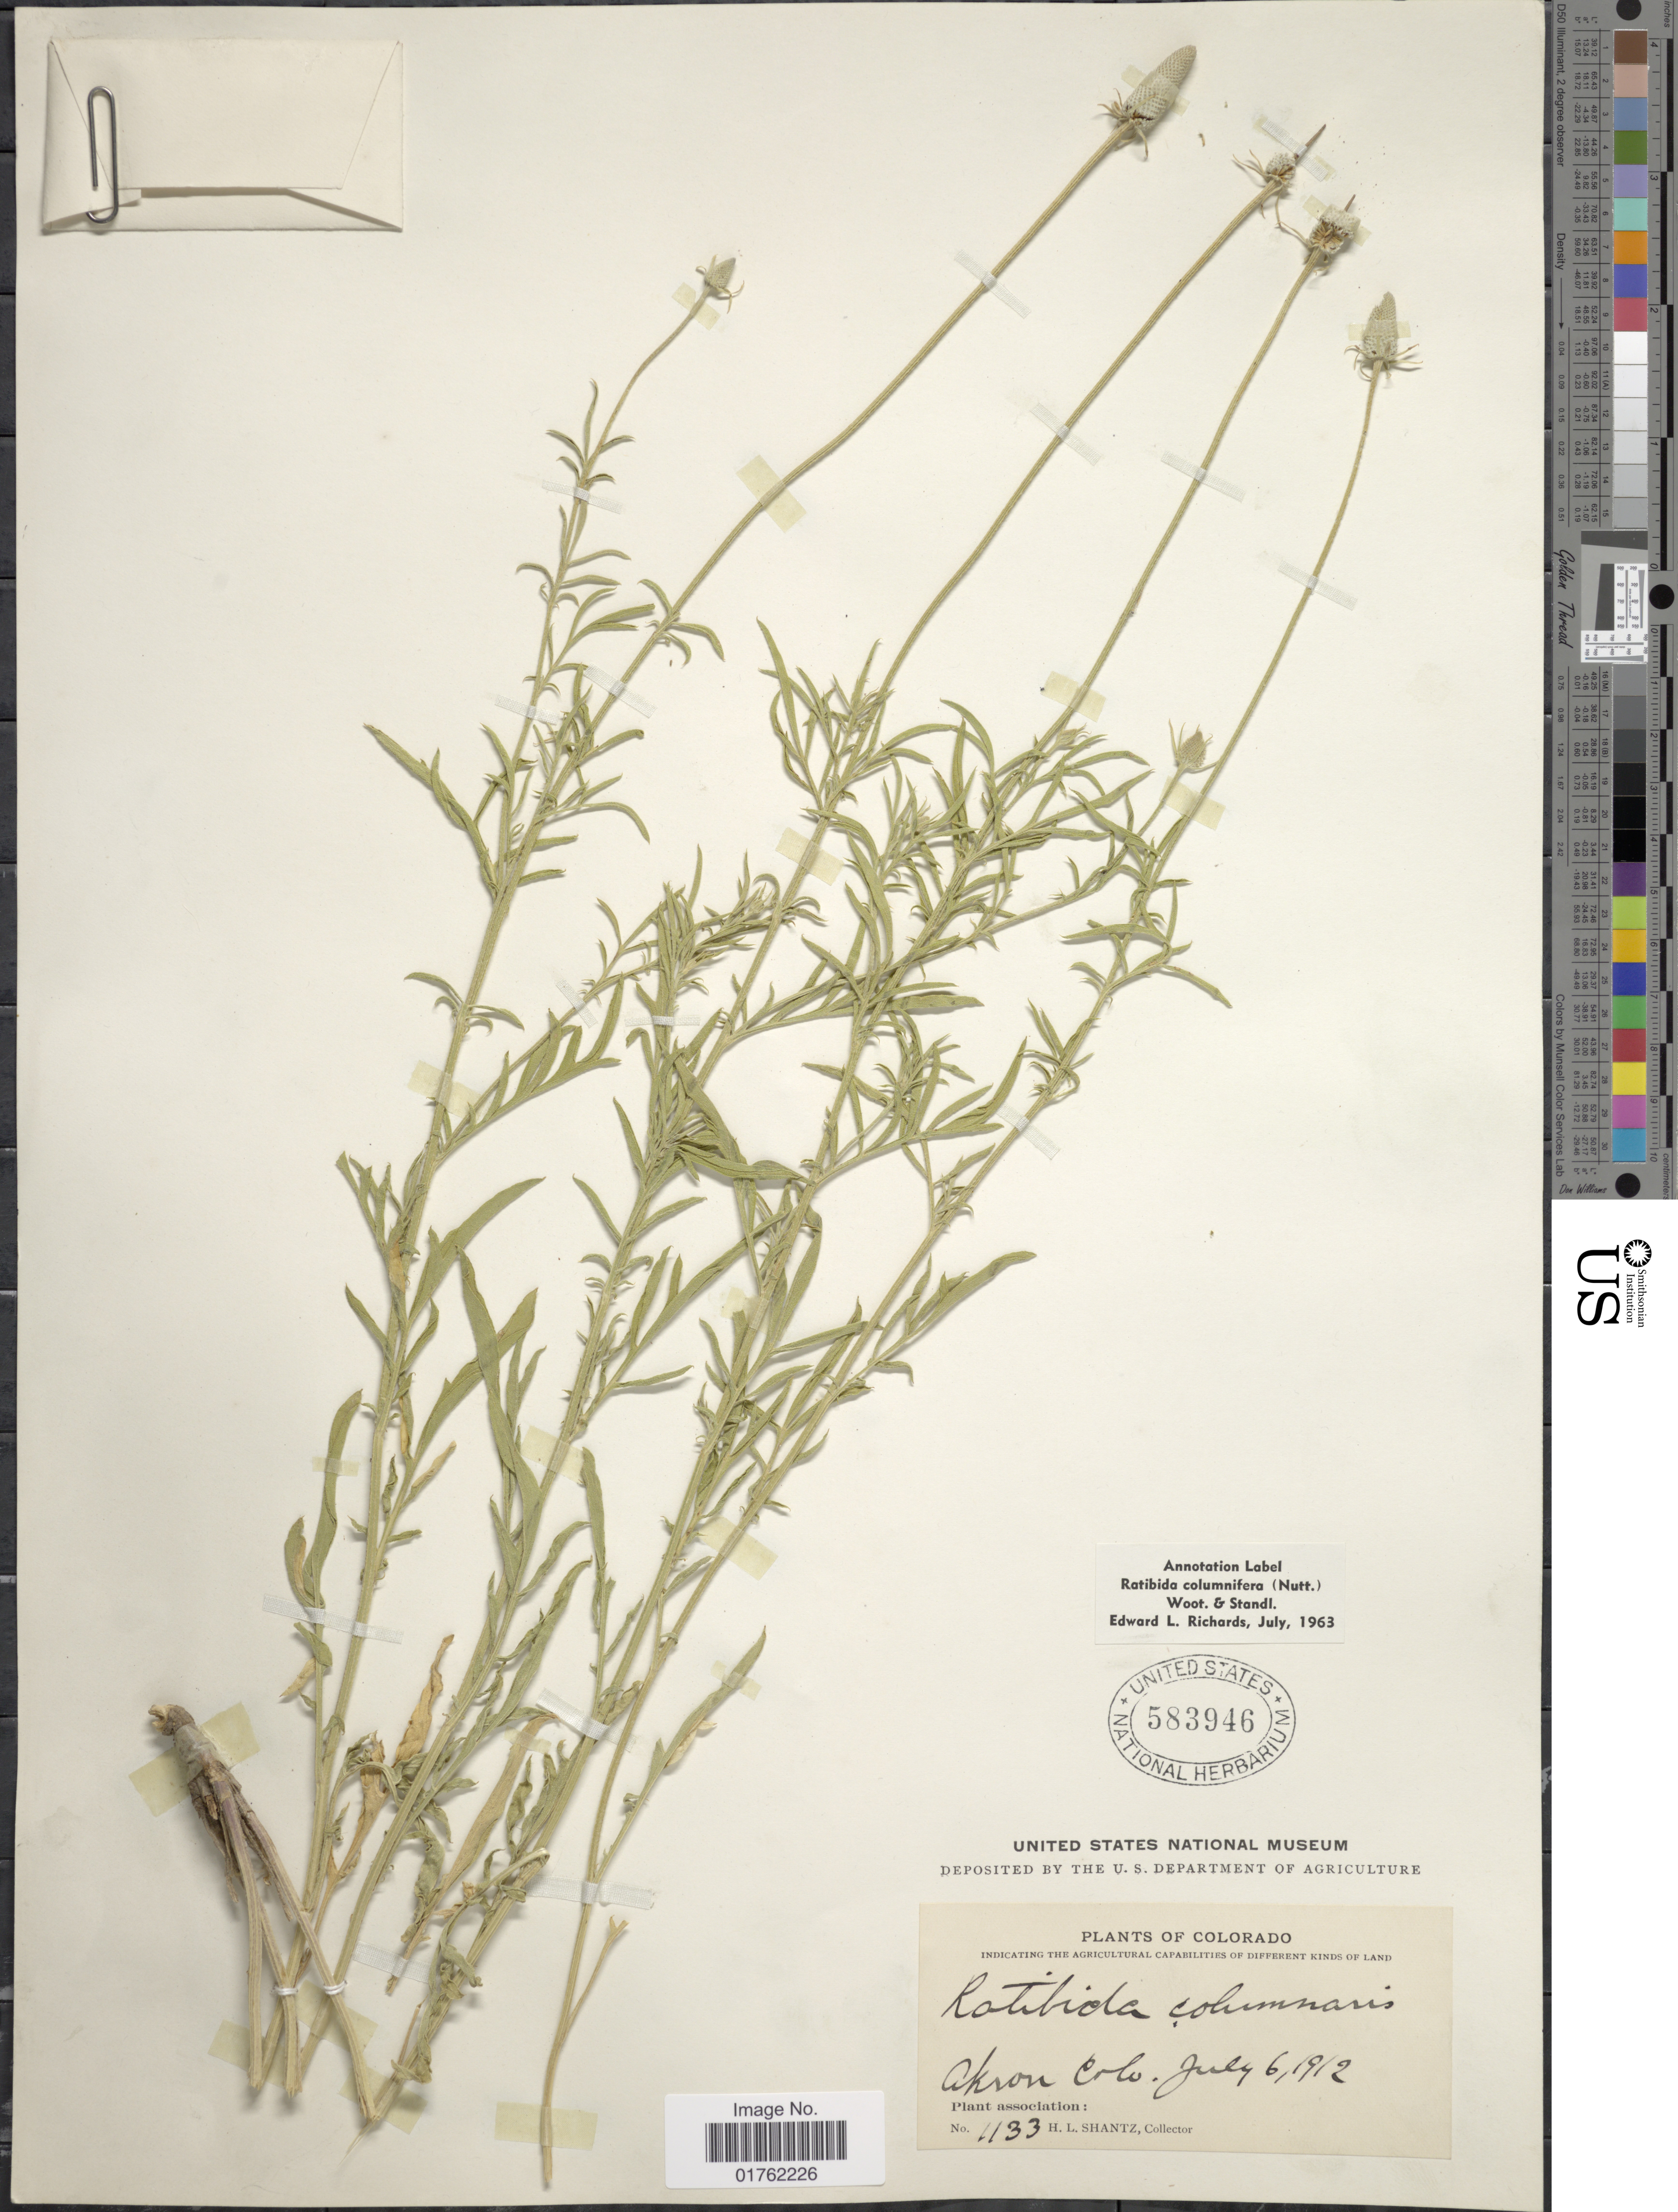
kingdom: Plantae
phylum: Tracheophyta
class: Magnoliopsida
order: Asterales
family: Asteraceae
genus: Ratibida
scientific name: Ratibida columnaris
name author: (Pursh) D. Don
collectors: H. Shantz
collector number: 1133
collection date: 1912-07-06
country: United States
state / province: Colorado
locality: Akron Colo.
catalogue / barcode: US 583946